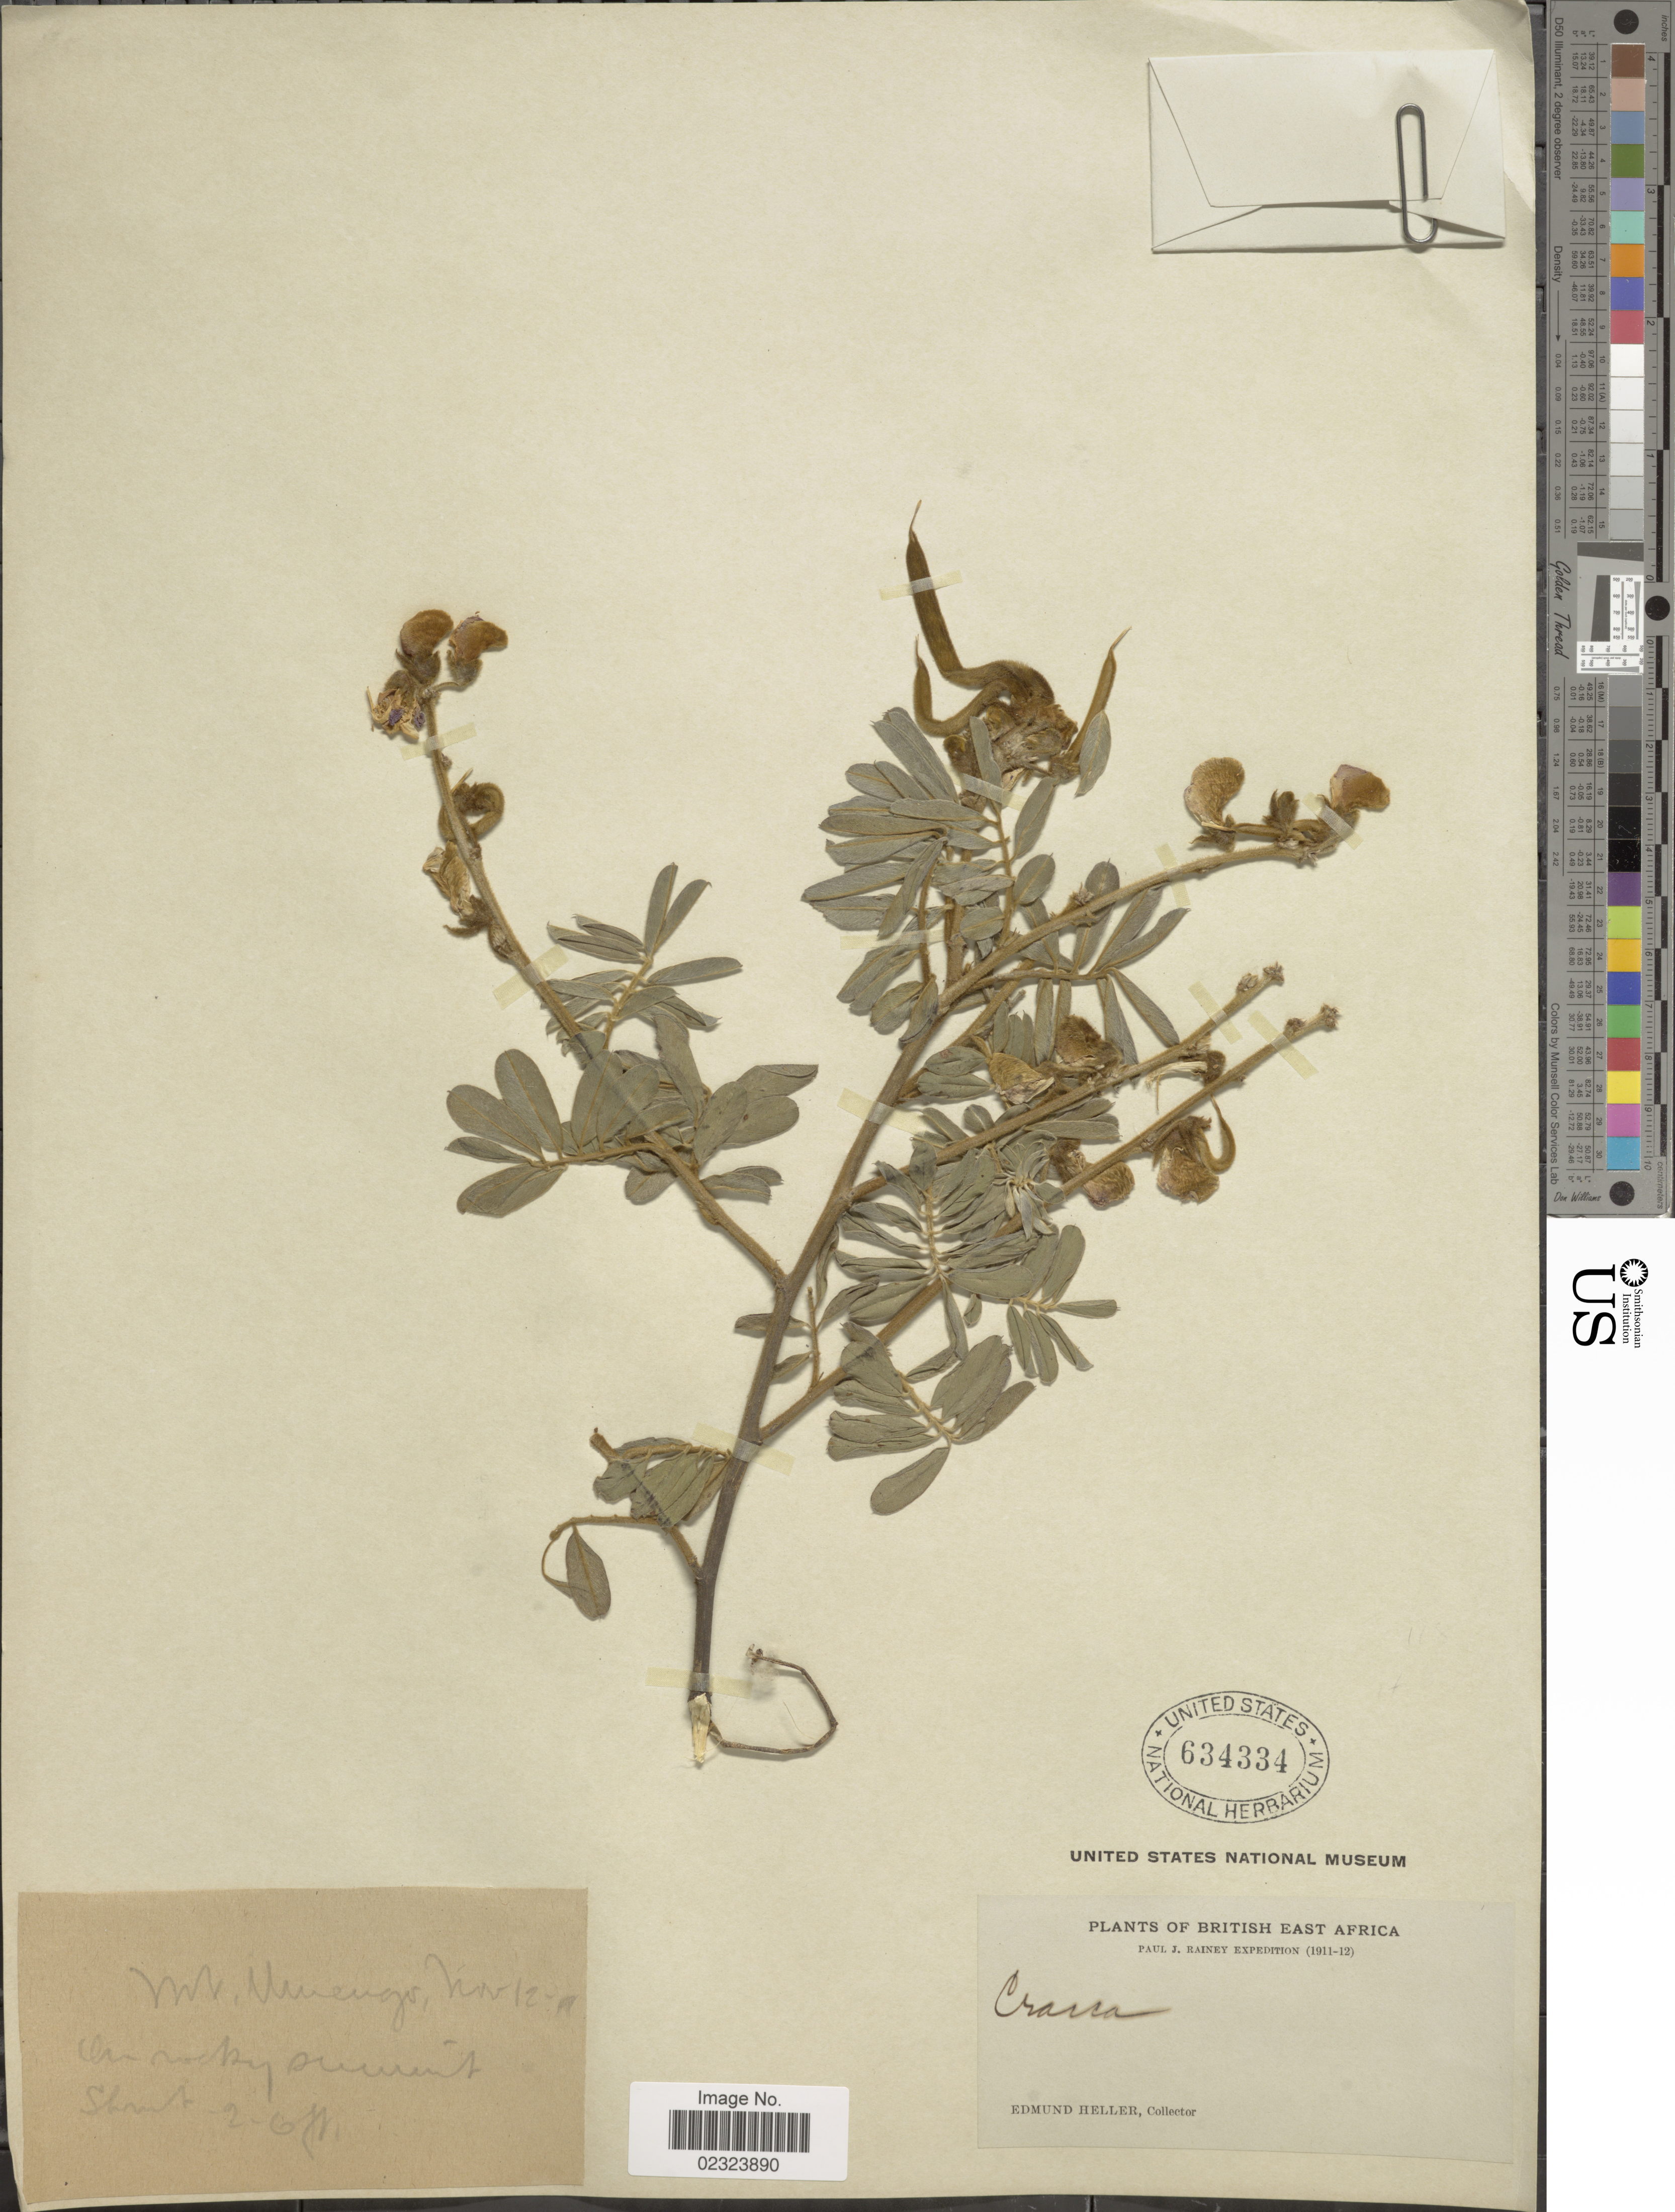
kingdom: Plantae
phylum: Tracheophyta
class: Magnoliopsida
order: Fabales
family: Fabaceae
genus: Tephrosia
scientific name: Tephrosia sp.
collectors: E. Heller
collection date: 1912-11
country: Kenya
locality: Mt. Umengo, British East Africa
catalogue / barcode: US 634334